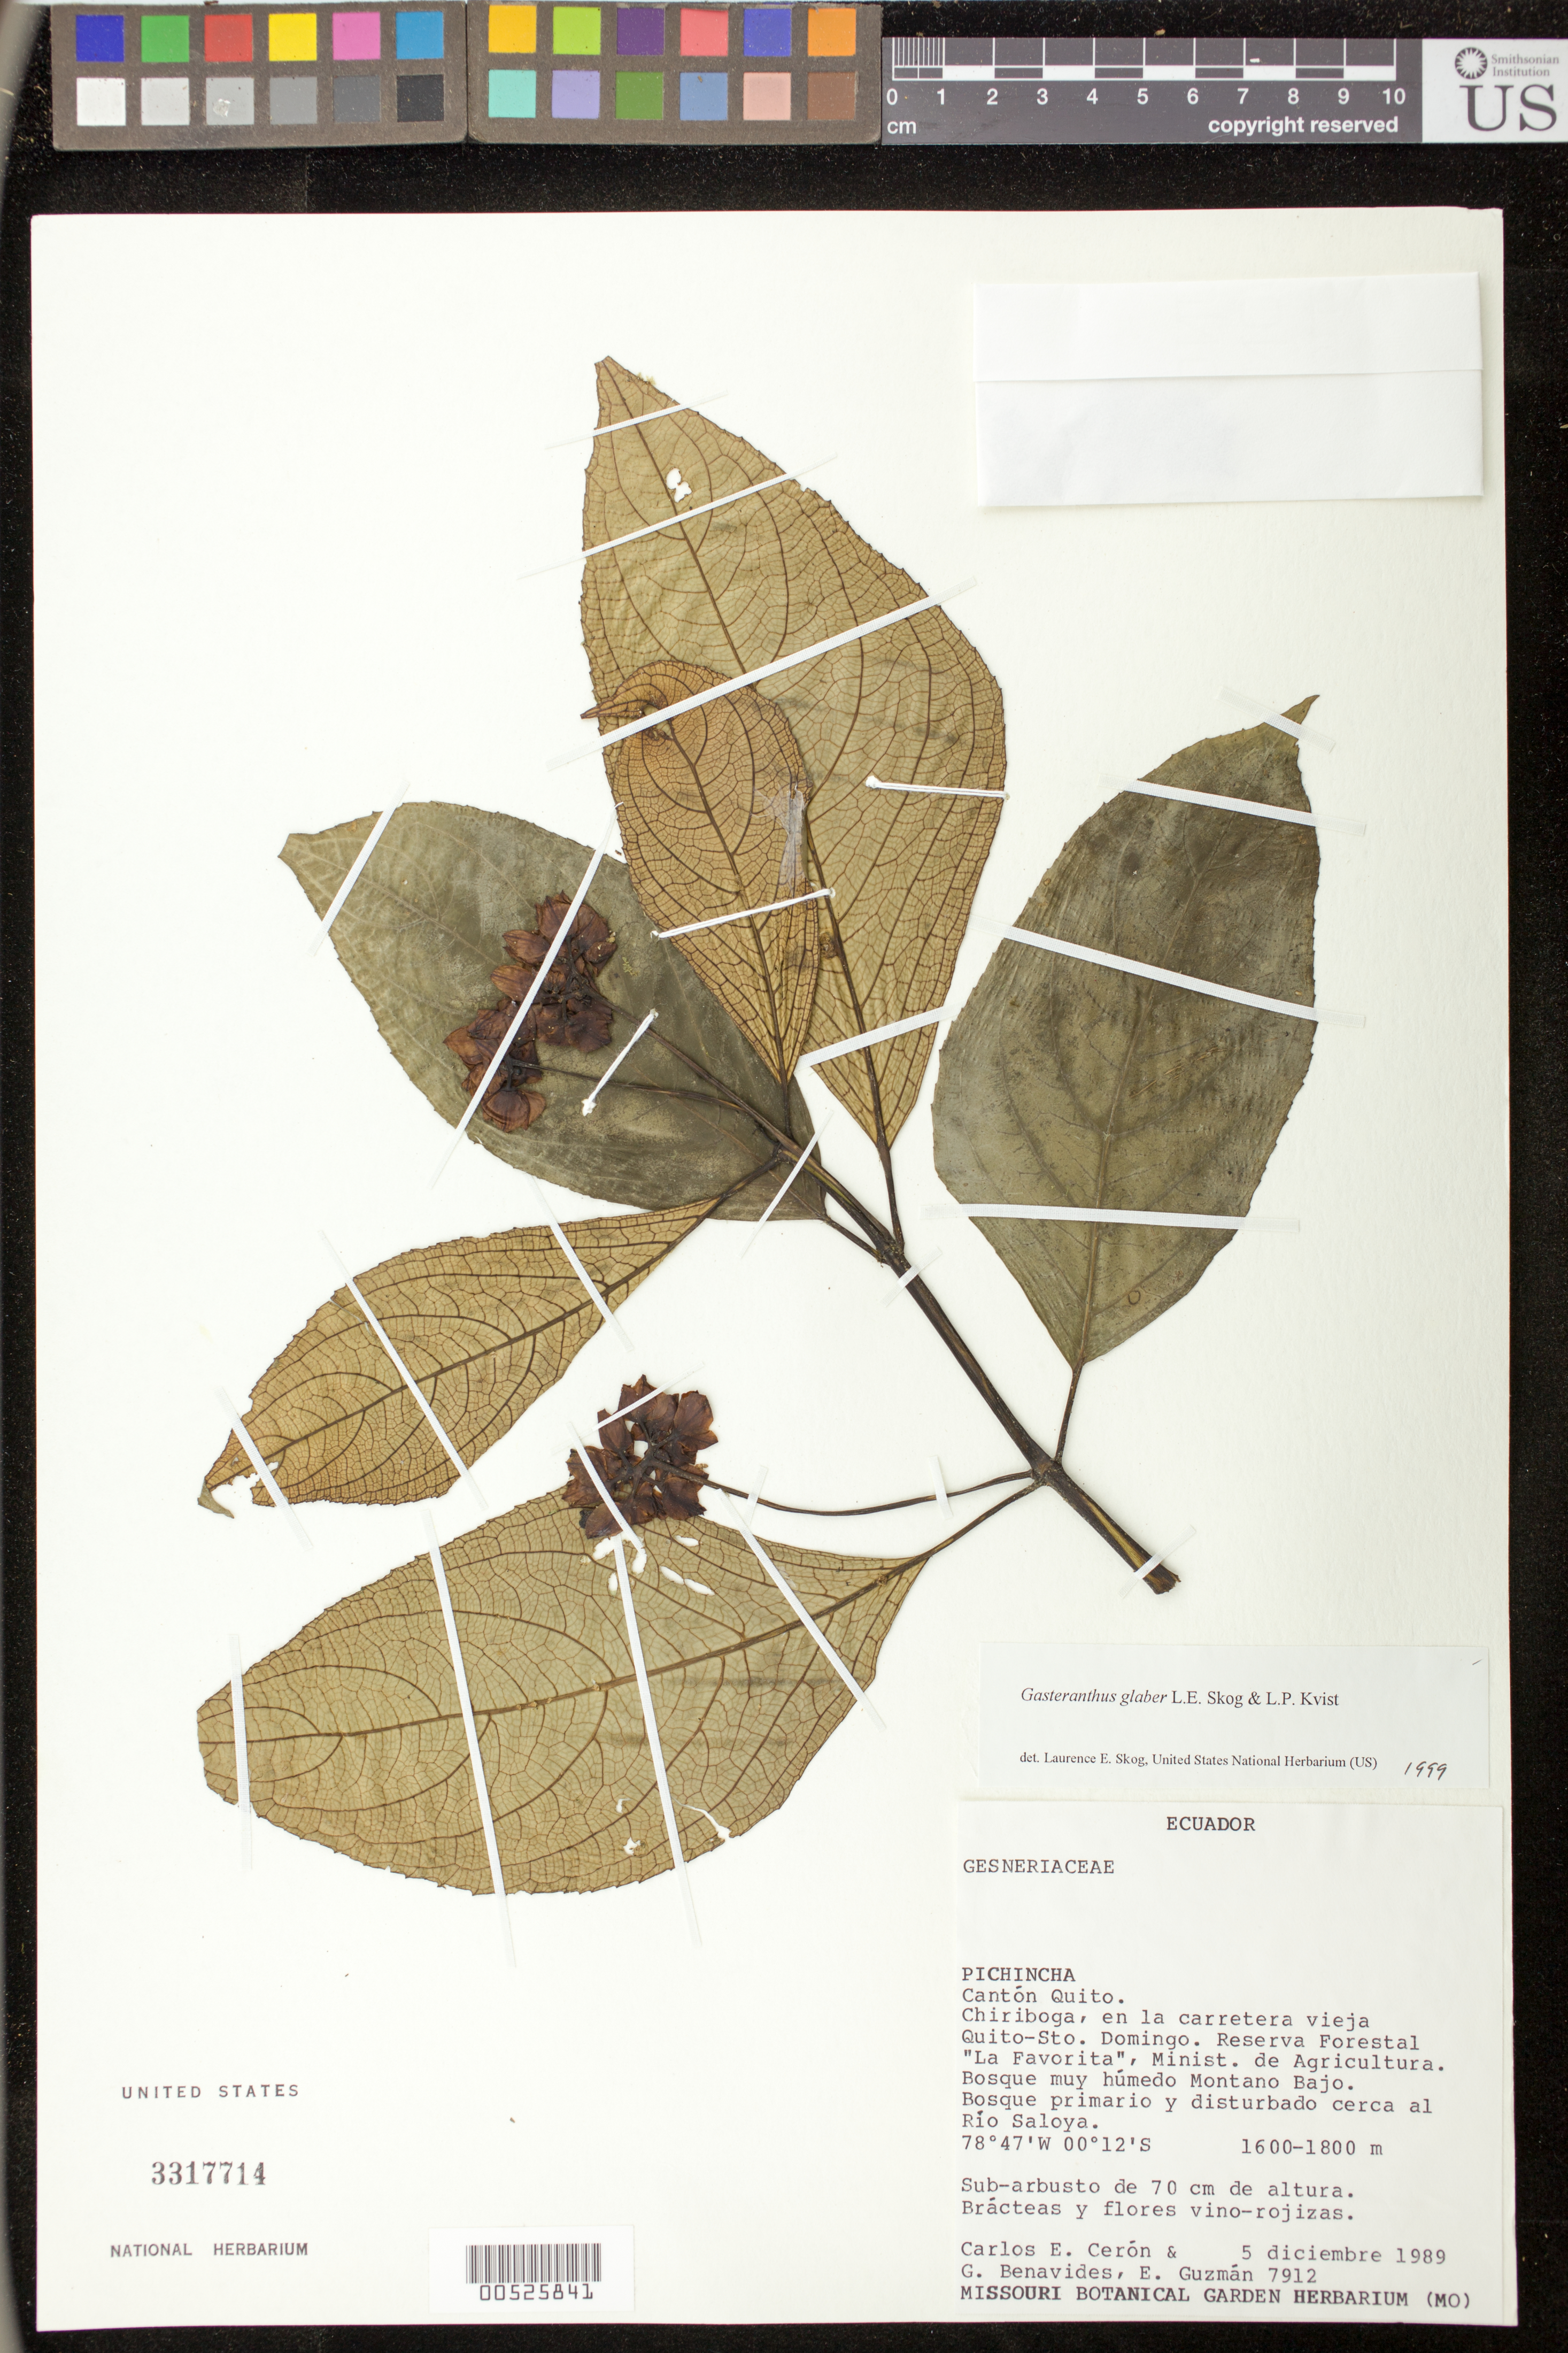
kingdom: Plantae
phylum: Tracheophyta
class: Magnoliopsida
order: Lamiales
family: Gesneriaceae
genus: Gasteranthus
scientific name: Gasteranthus glaber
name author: L.E. Skog & L.P. Kvist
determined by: Skog, Laurence E.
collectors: C. E. Cerón M., G. Benavides & E. Guzman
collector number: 7912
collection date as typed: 05 Dec 1989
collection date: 1989-12-05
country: Ecuador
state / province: Pichincha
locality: Cantón Quito. Chiriboga, en la carretera vieja Quito - Sto. Domingo. Reserva Forestal "La Favorita", Minist. de Agricultura; cerca al Río Saloya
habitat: Bosque muy húmedo montano bajo. Bosque primario y disturbado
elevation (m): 1600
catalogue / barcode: US 3317714